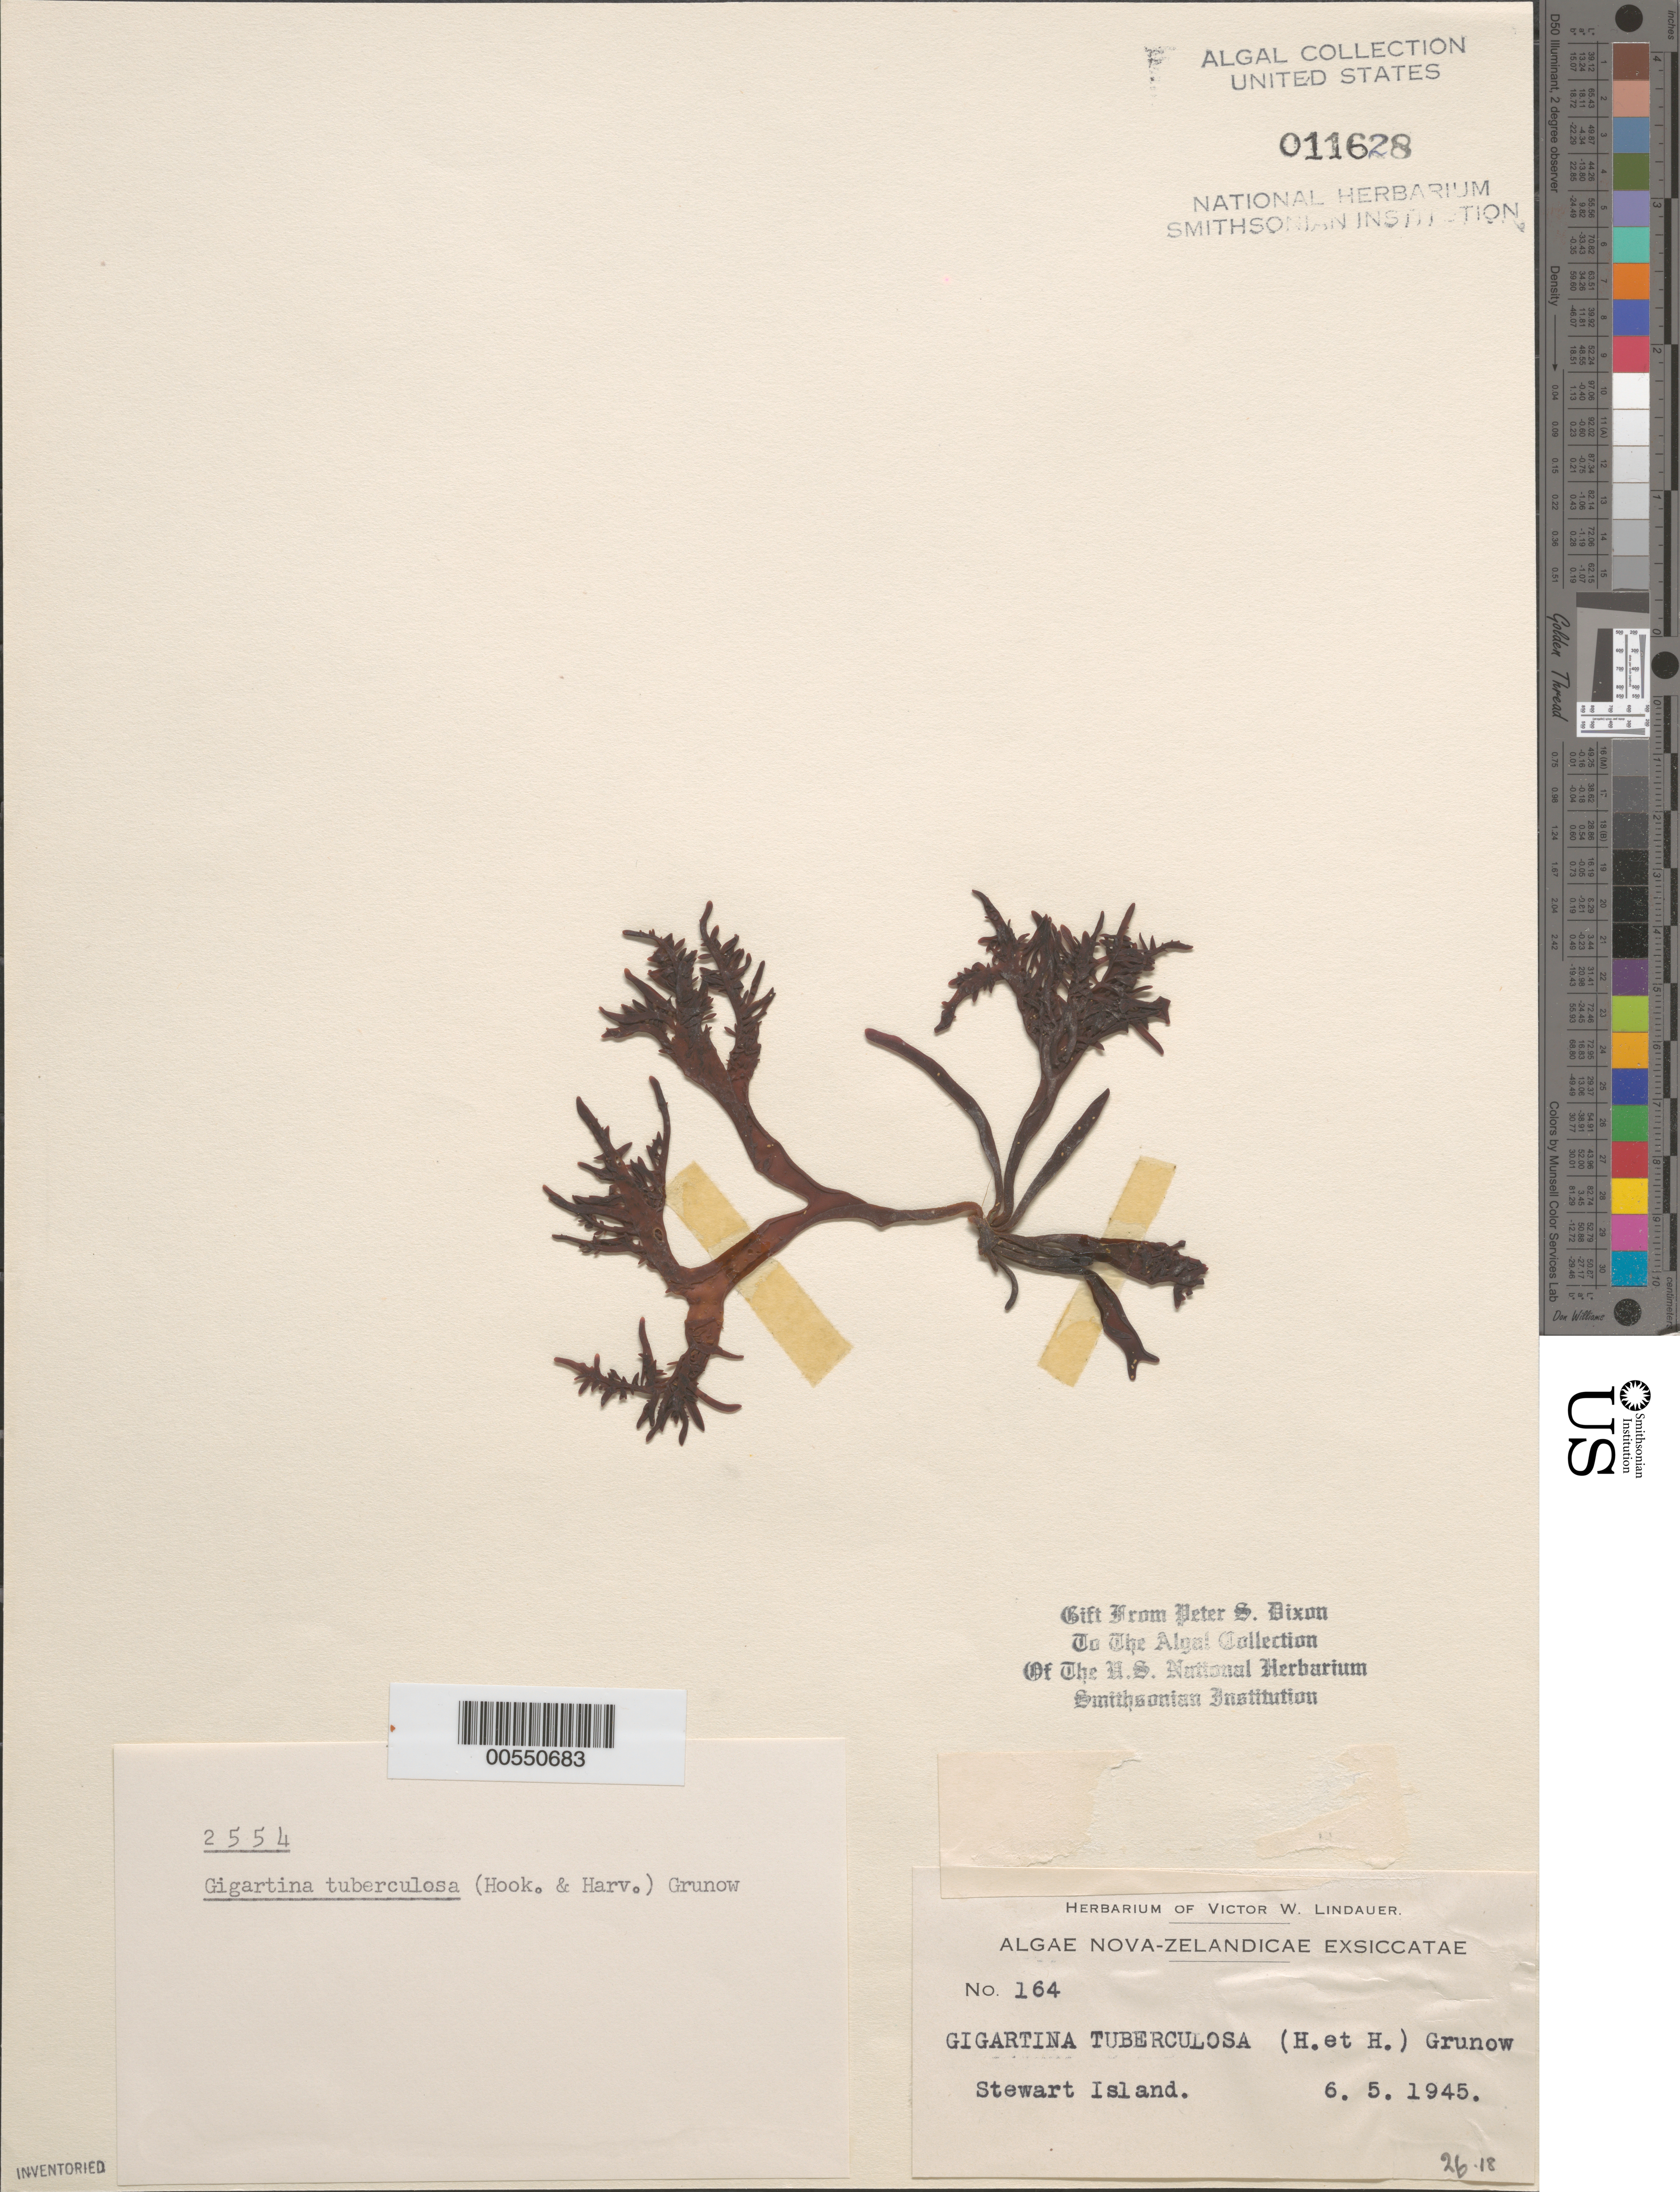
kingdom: Plantae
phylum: Rhodophyta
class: Florideophyceae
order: Gigartinales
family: Gigartinaceae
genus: Gigartina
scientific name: Gigartina tuberculosa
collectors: V. Lindauer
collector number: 164 & PSD 2554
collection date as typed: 06 May 1945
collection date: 1945-05-06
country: New Zealand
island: Stewart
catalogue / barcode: US 11628